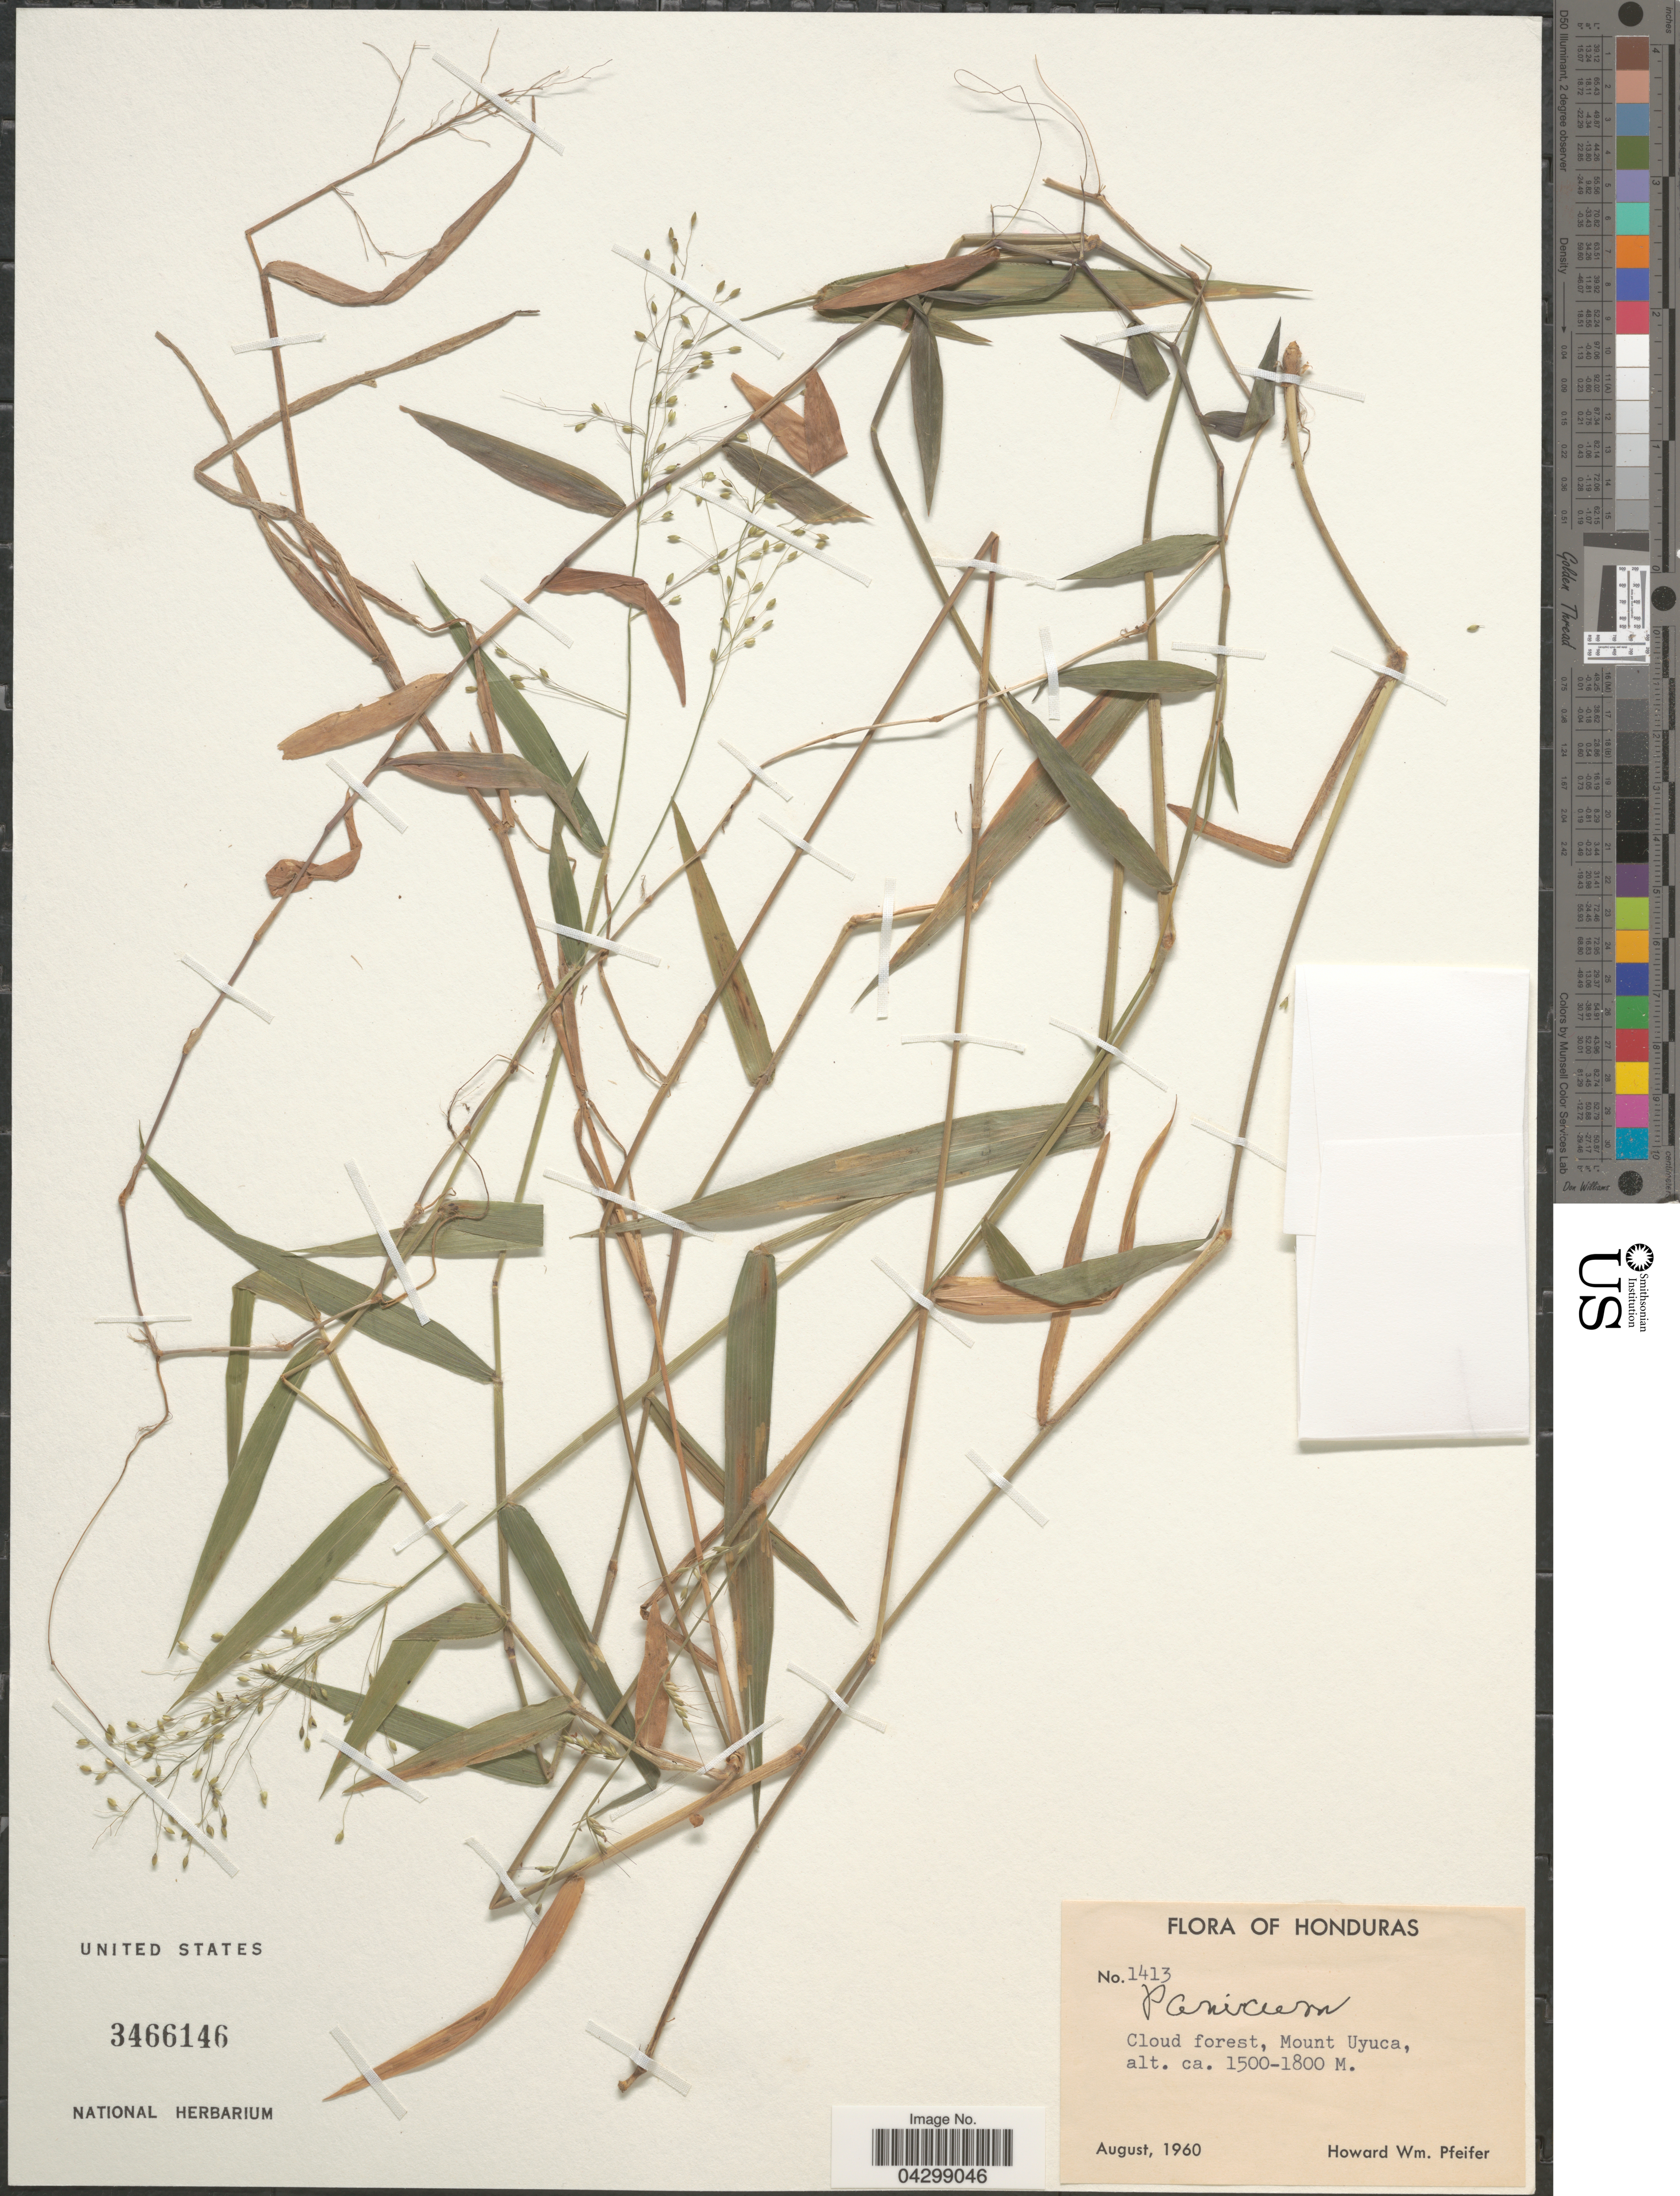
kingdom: Plantae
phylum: Tracheophyta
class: Liliopsida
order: Poales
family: Poaceae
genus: Panicum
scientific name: Panicum sp.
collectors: H. W. Pfeifer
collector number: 1413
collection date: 1960-08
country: Honduras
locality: Cloud forest, Mount Uyuca.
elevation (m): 1500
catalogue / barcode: US 3466146